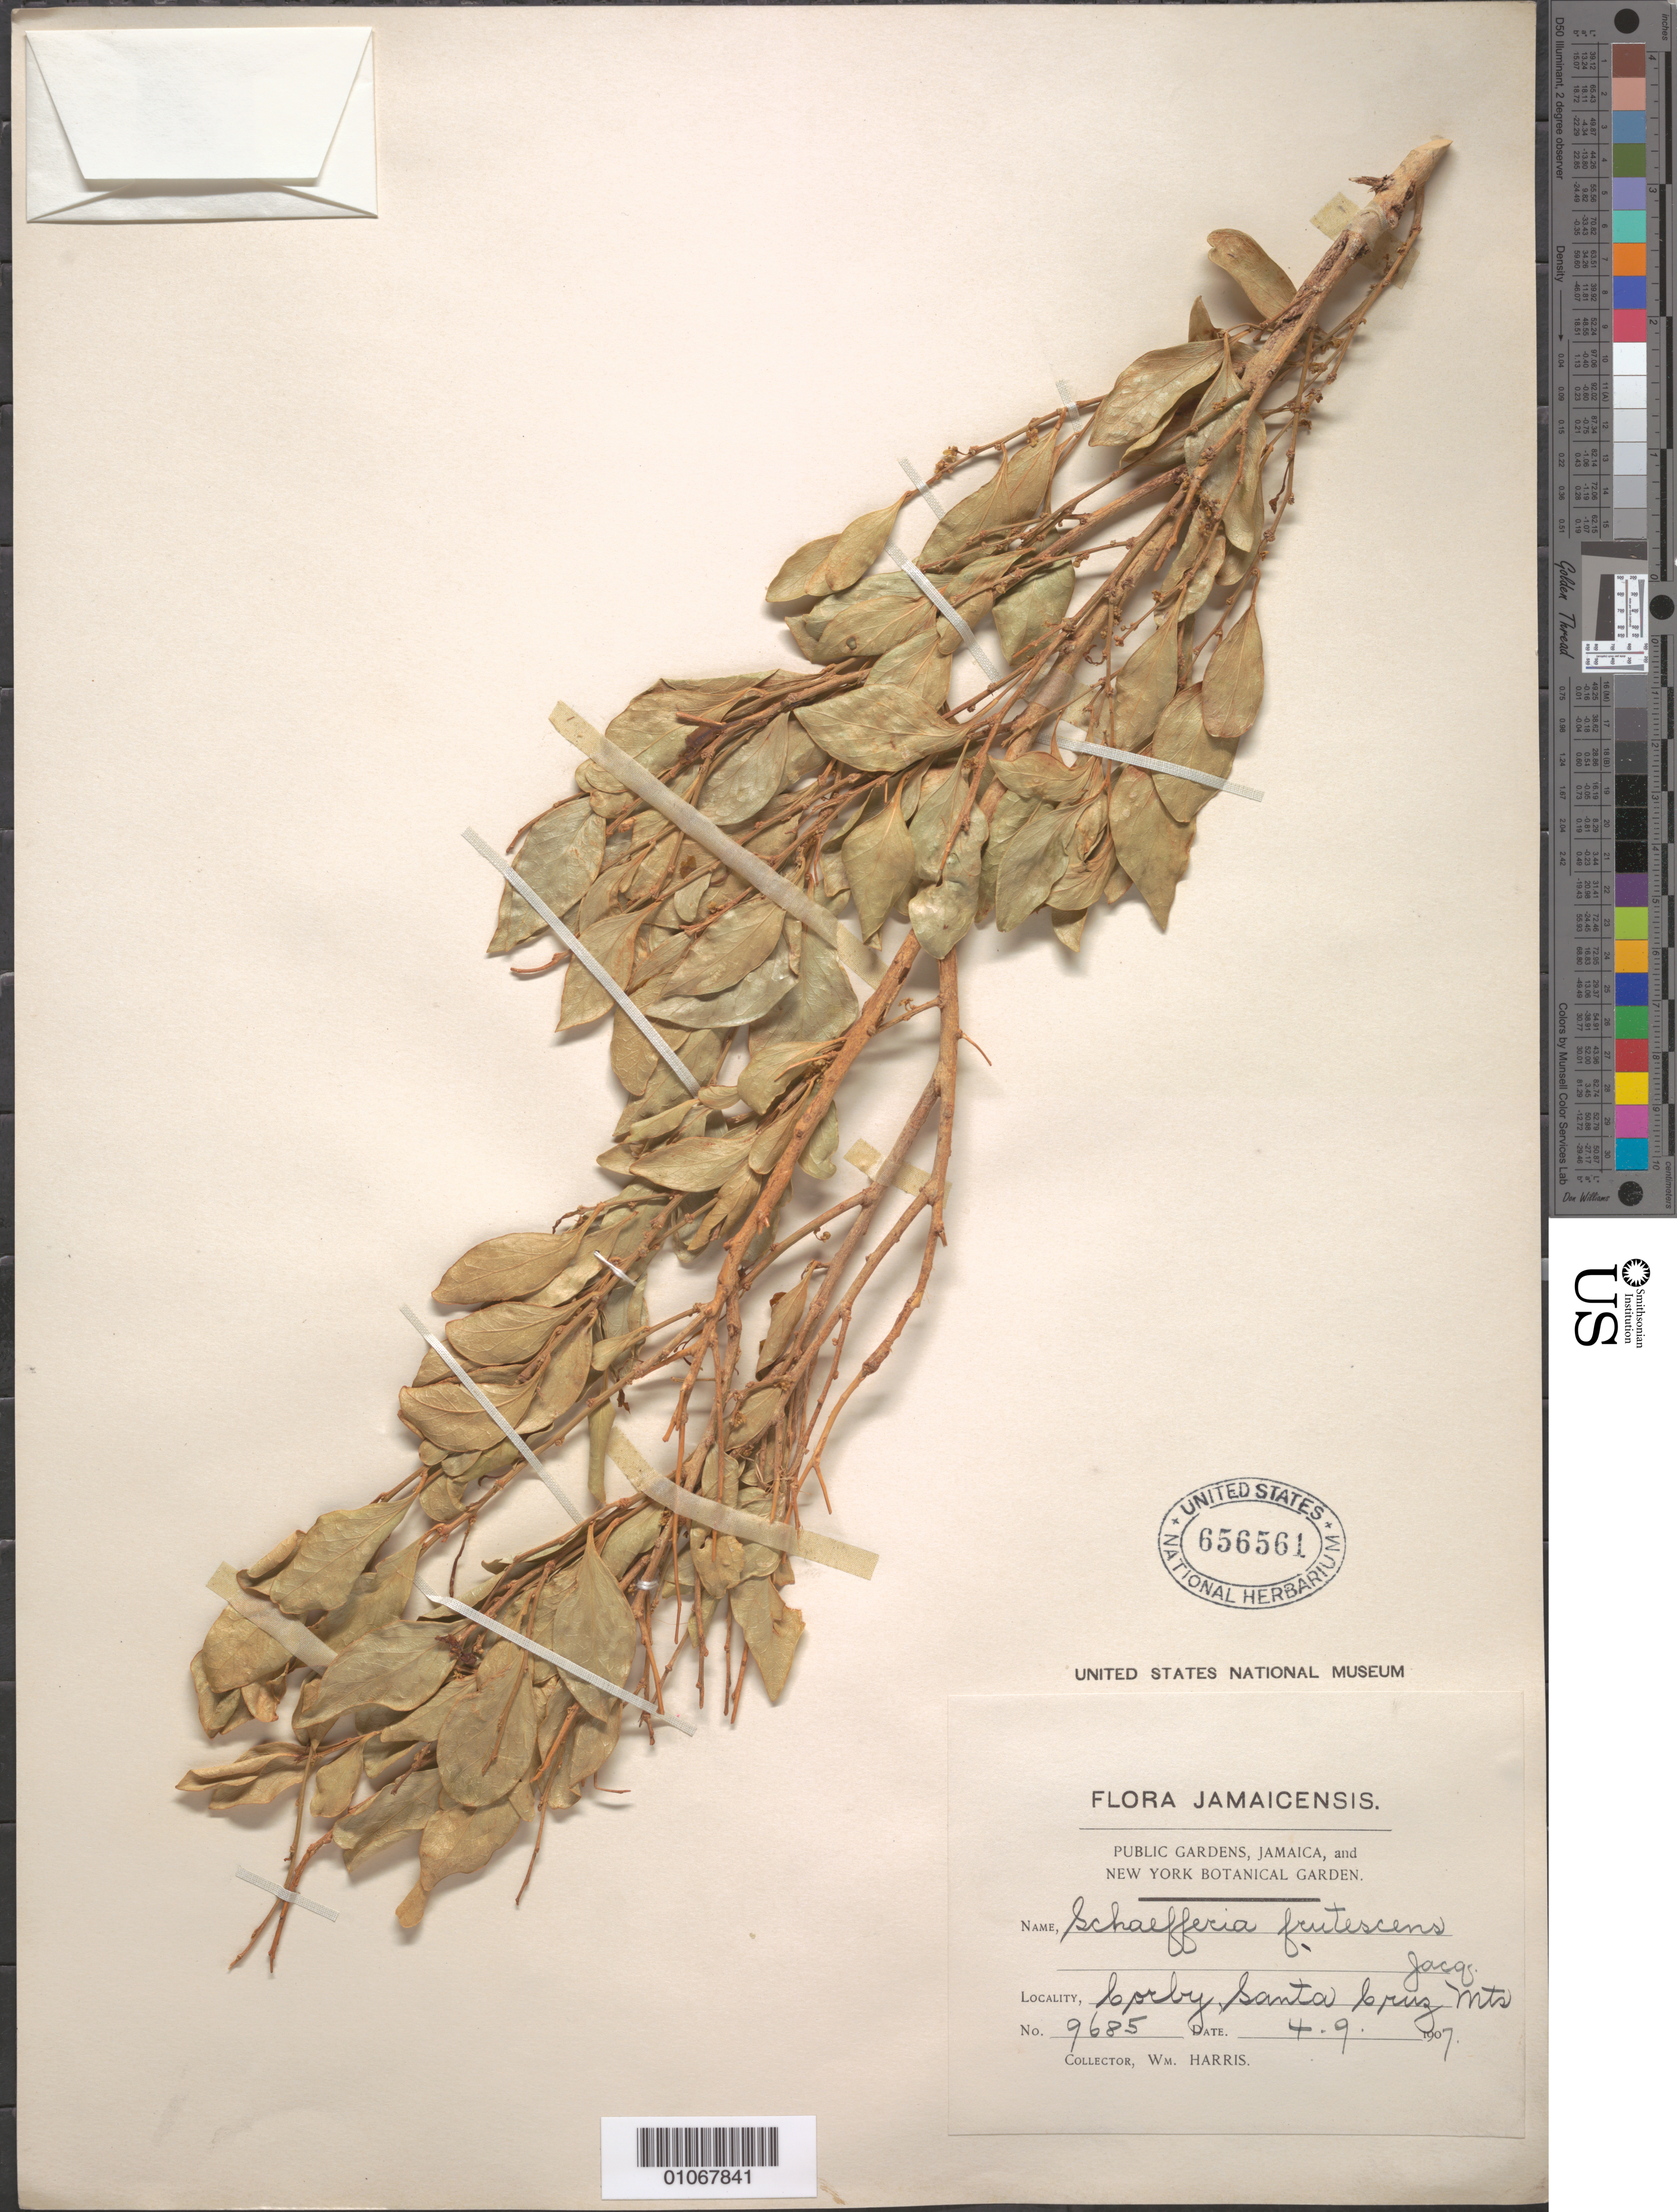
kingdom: Plantae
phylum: Tracheophyta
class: Magnoliopsida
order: Celastrales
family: Celastraceae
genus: Schaefferia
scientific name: Schaefferia frutescens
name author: Jacq.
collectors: W. Harris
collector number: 9685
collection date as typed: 04 Sep 1907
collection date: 1907-09-04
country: Jamaica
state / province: Saint Elizabeth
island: Jamaica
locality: Santa Cruz mts.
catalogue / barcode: US 656561